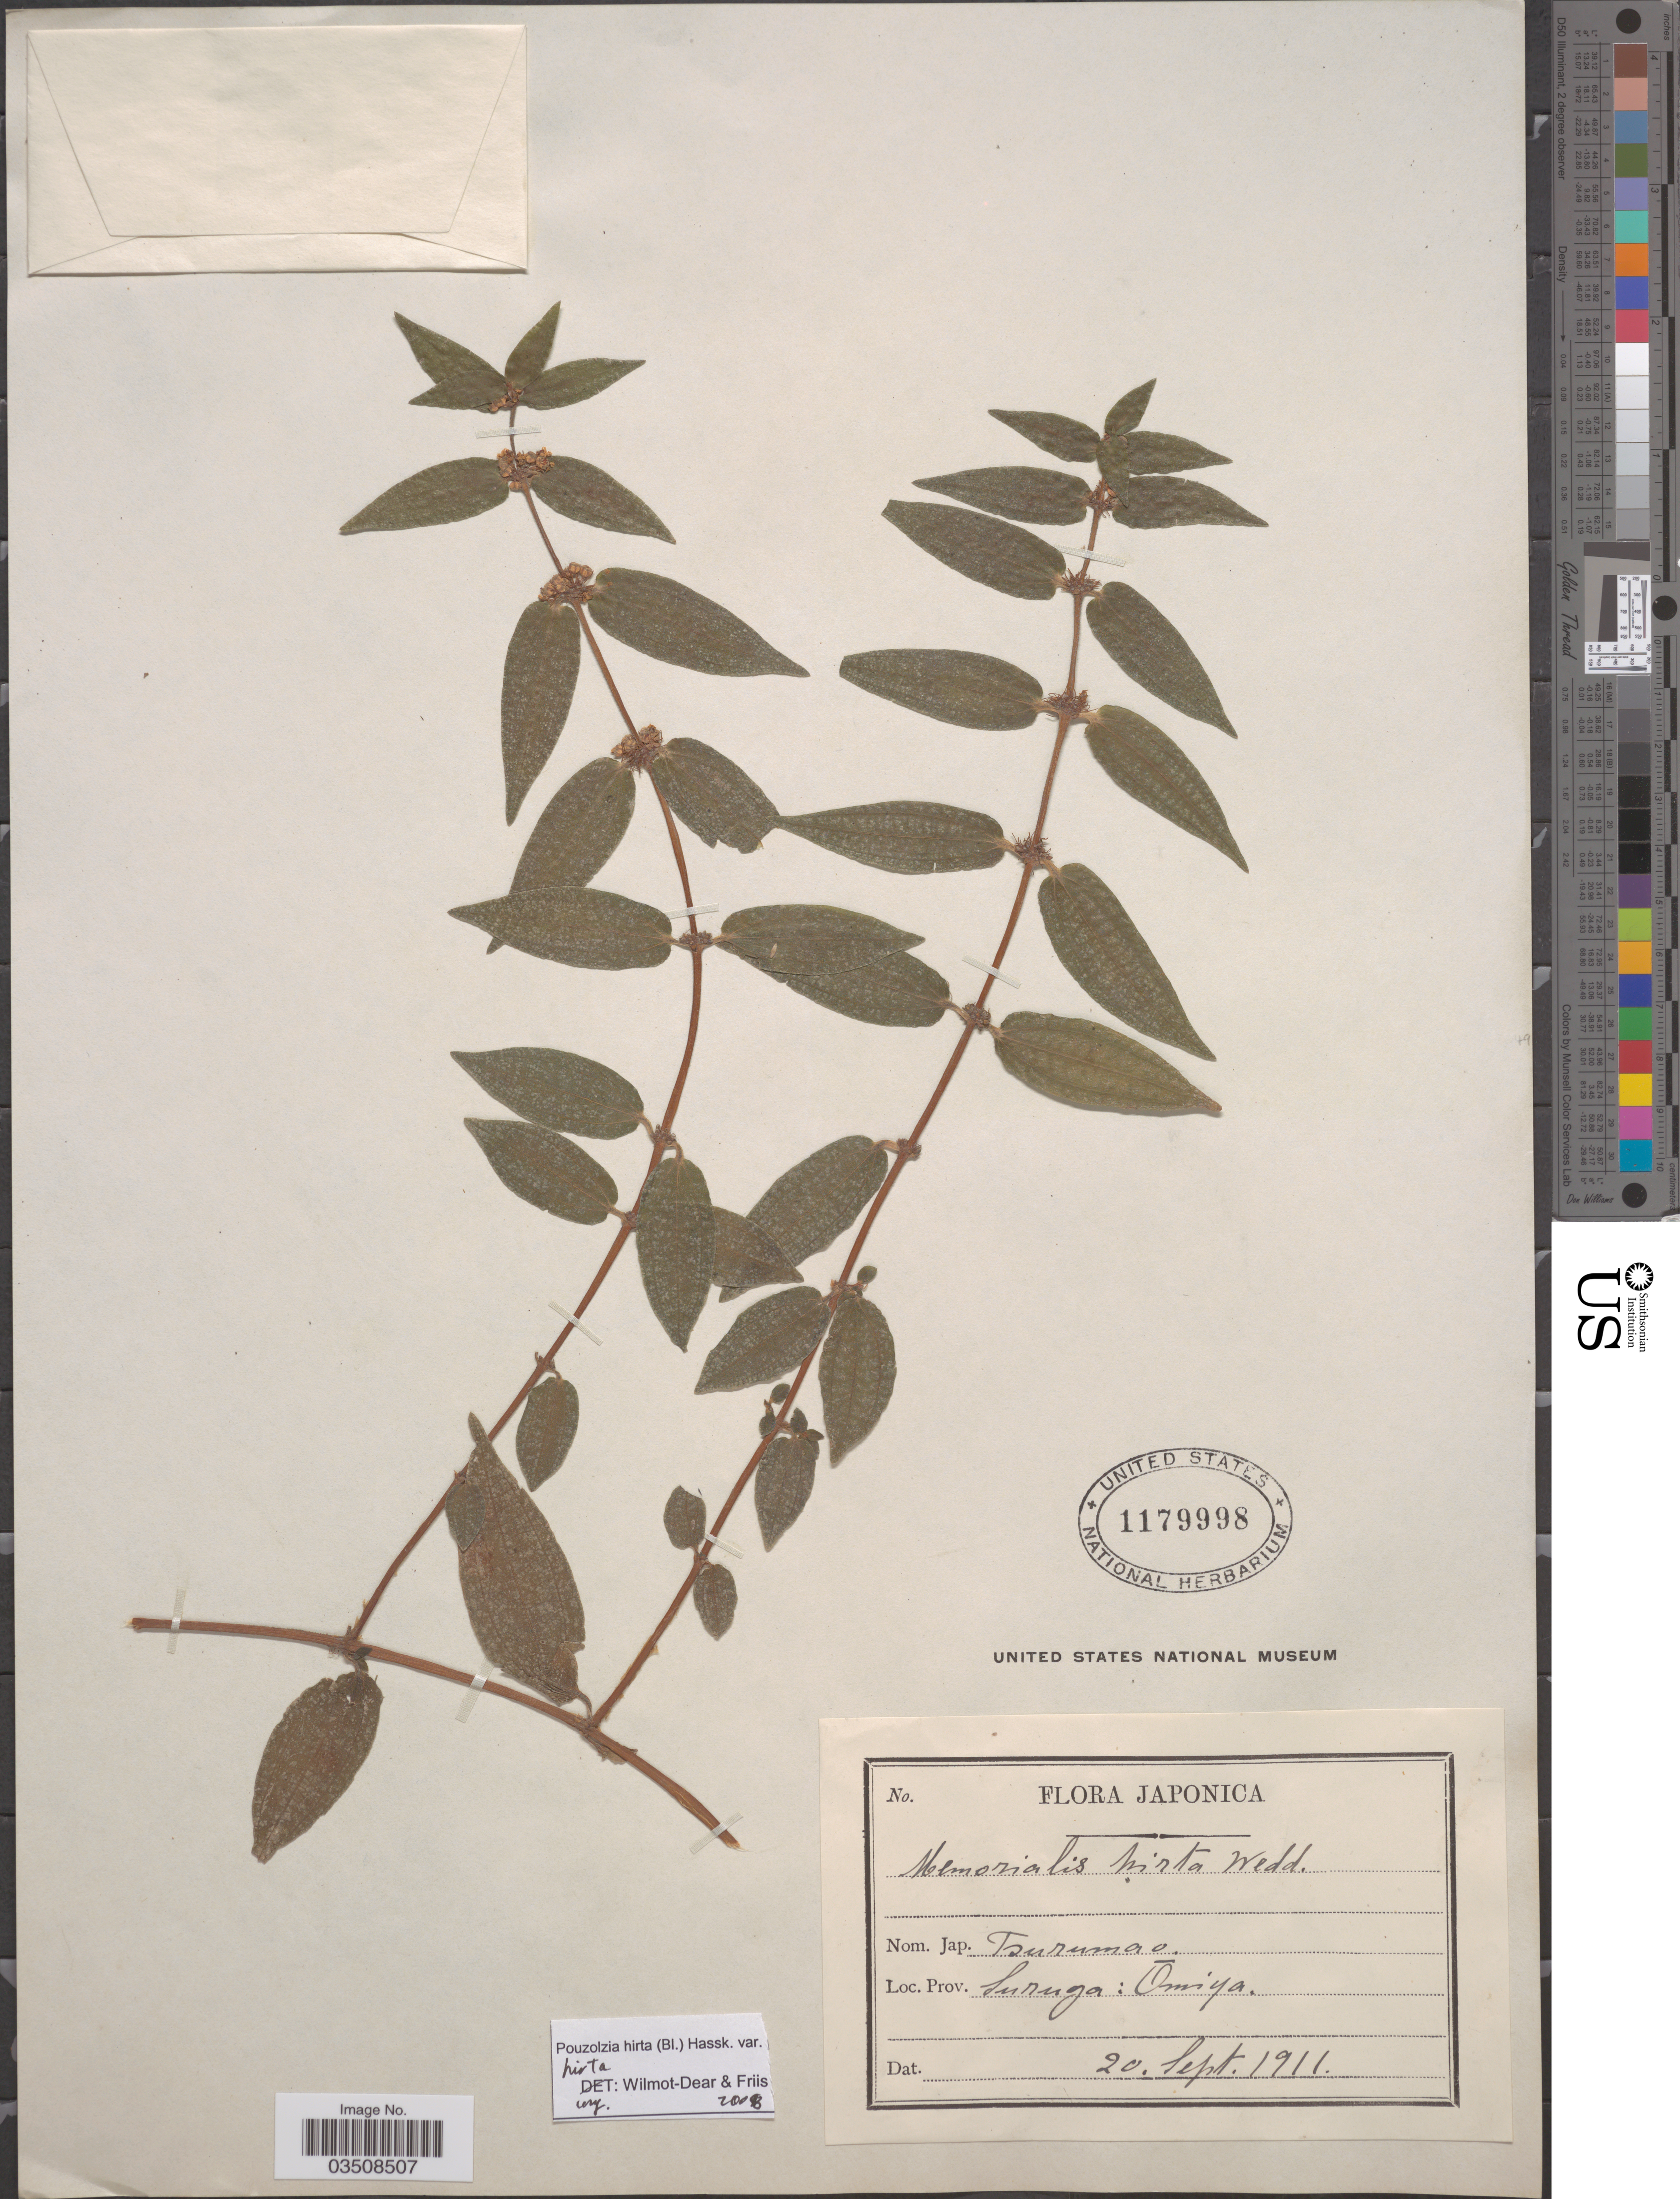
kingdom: Plantae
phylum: Tracheophyta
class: Magnoliopsida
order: Rosales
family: Urticaceae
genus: Gonostegia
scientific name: Gonostegia triandra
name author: (Blume) Miq.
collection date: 1911-09-20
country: Japan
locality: Prov. Suruga: Omiya.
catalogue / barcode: US 1179998